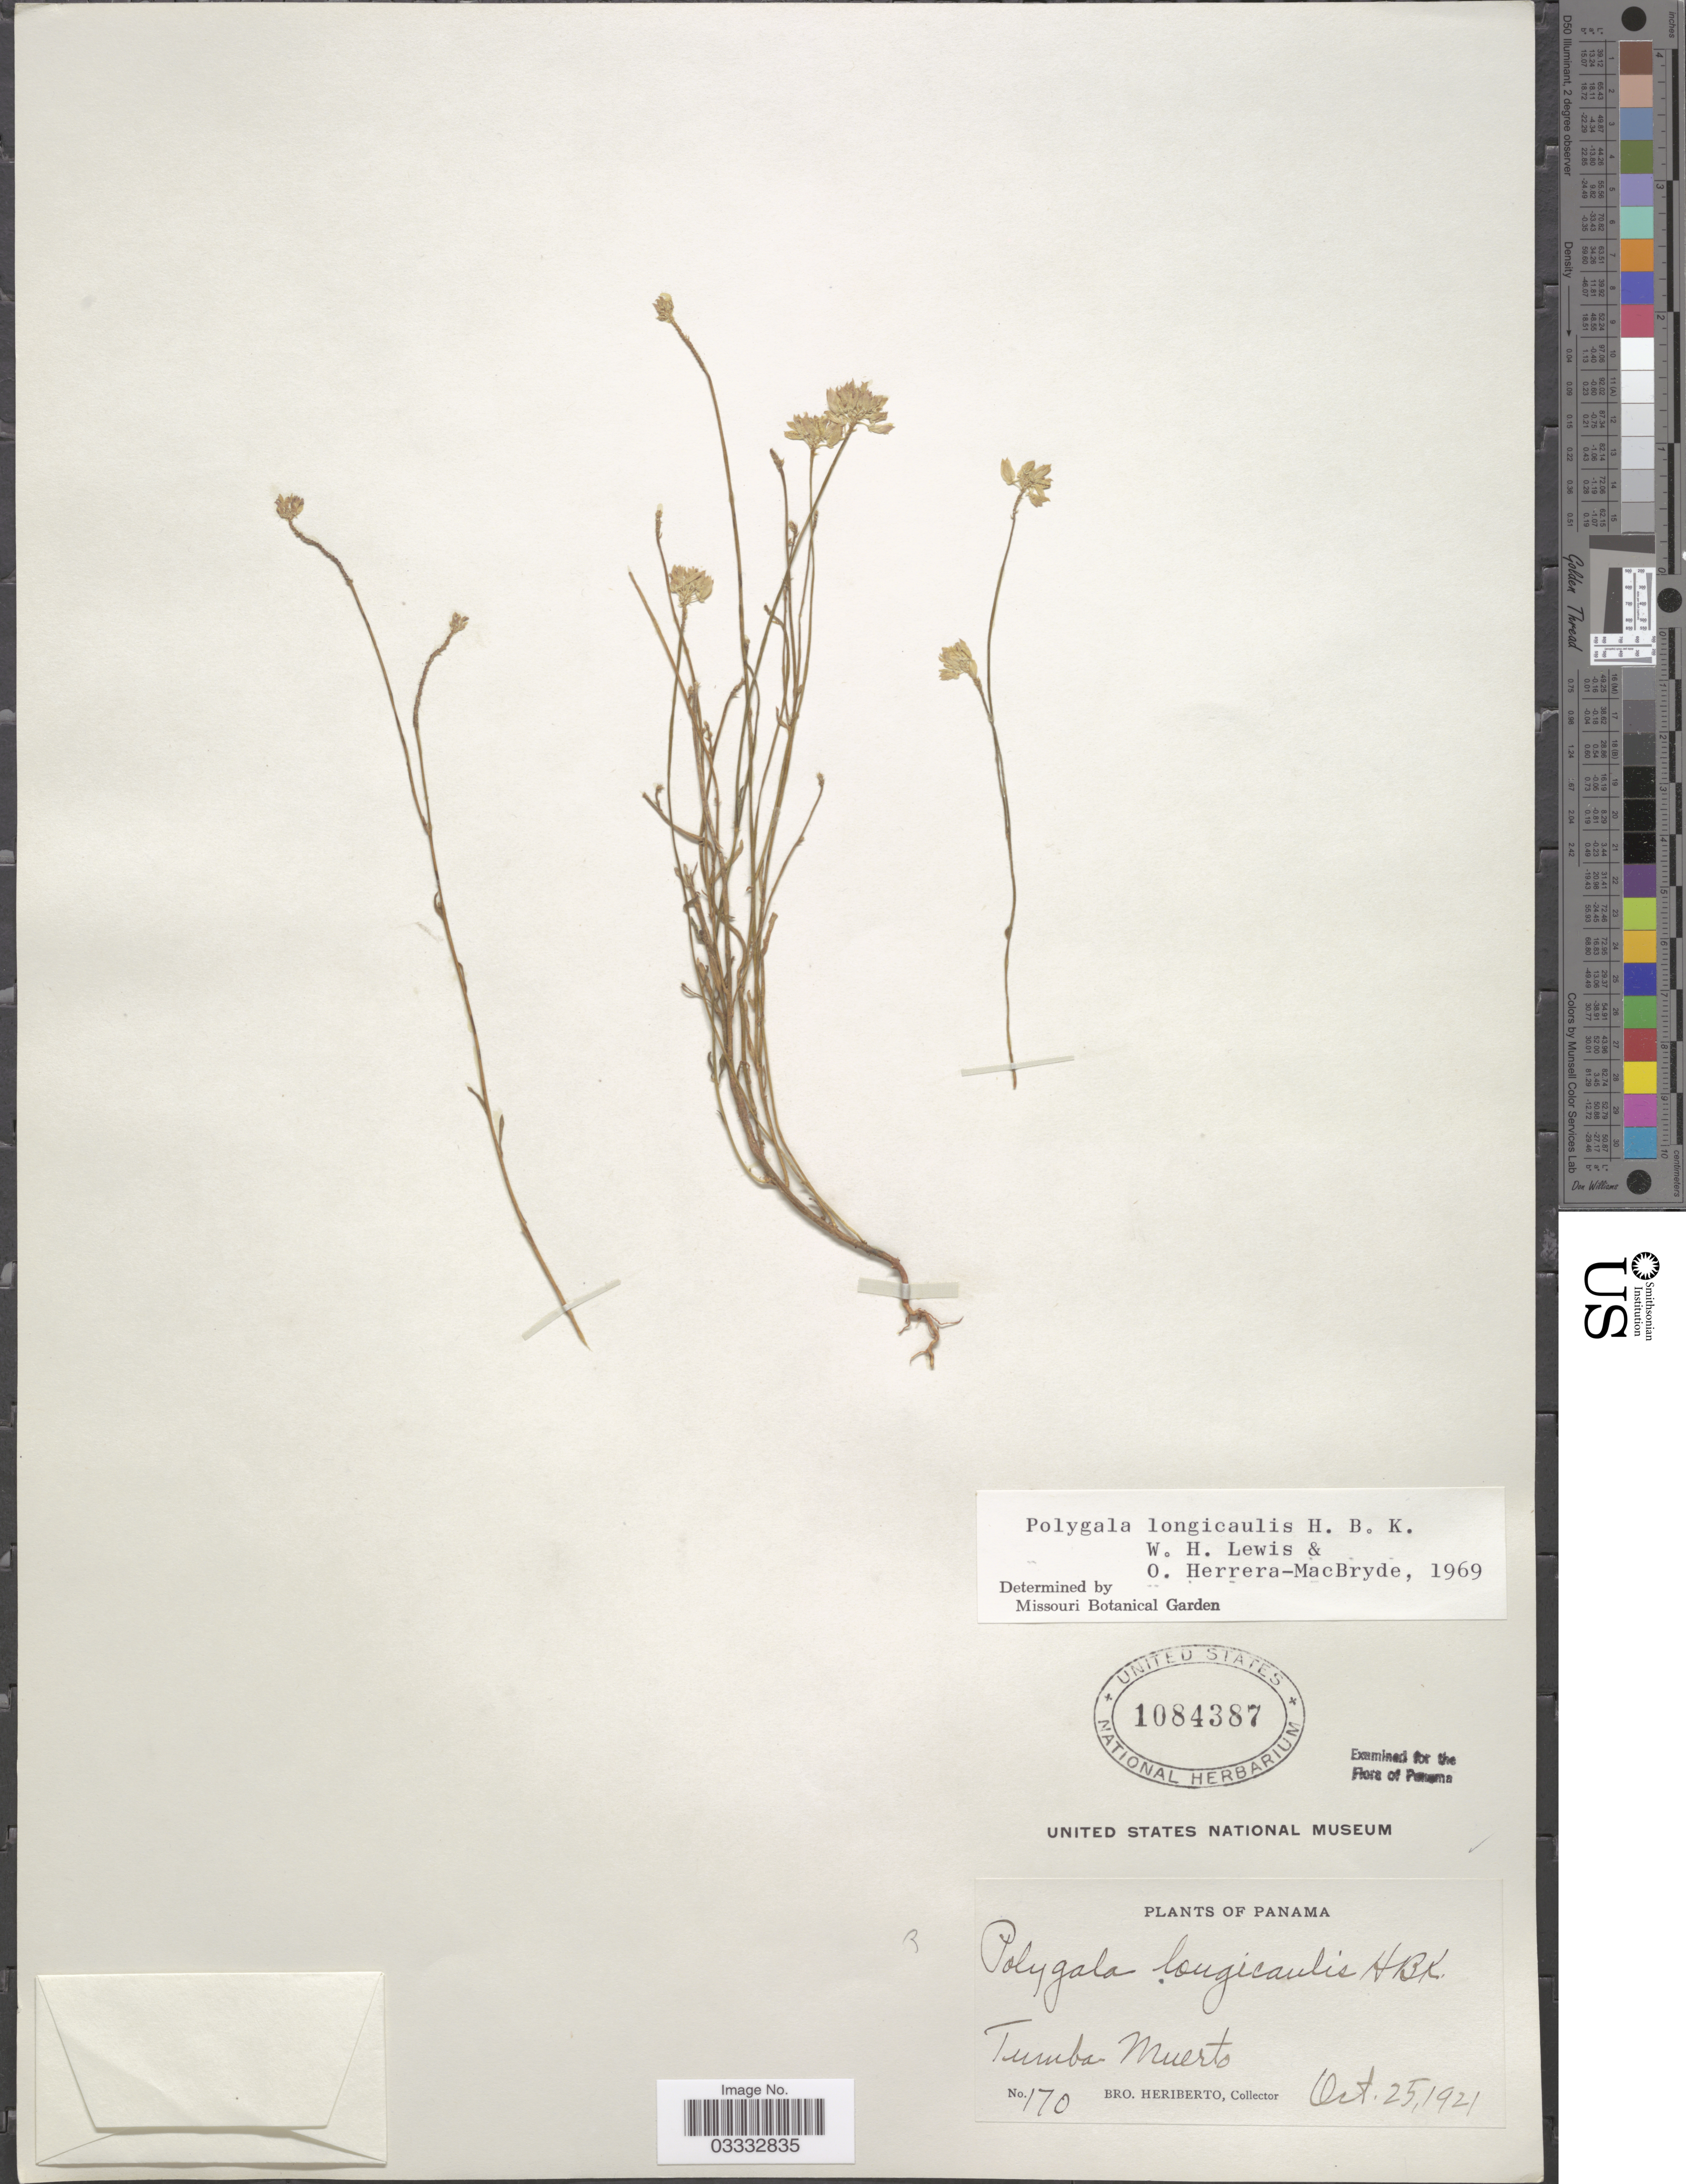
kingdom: Plantae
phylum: Tracheophyta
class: Magnoliopsida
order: Fabales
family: Polygalaceae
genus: Polygala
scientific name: Polygala longicaulis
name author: Kunth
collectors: B. Heriberto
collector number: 170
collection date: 1921-10-25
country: Panama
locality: Tumba Muerto.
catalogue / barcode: US 1084387